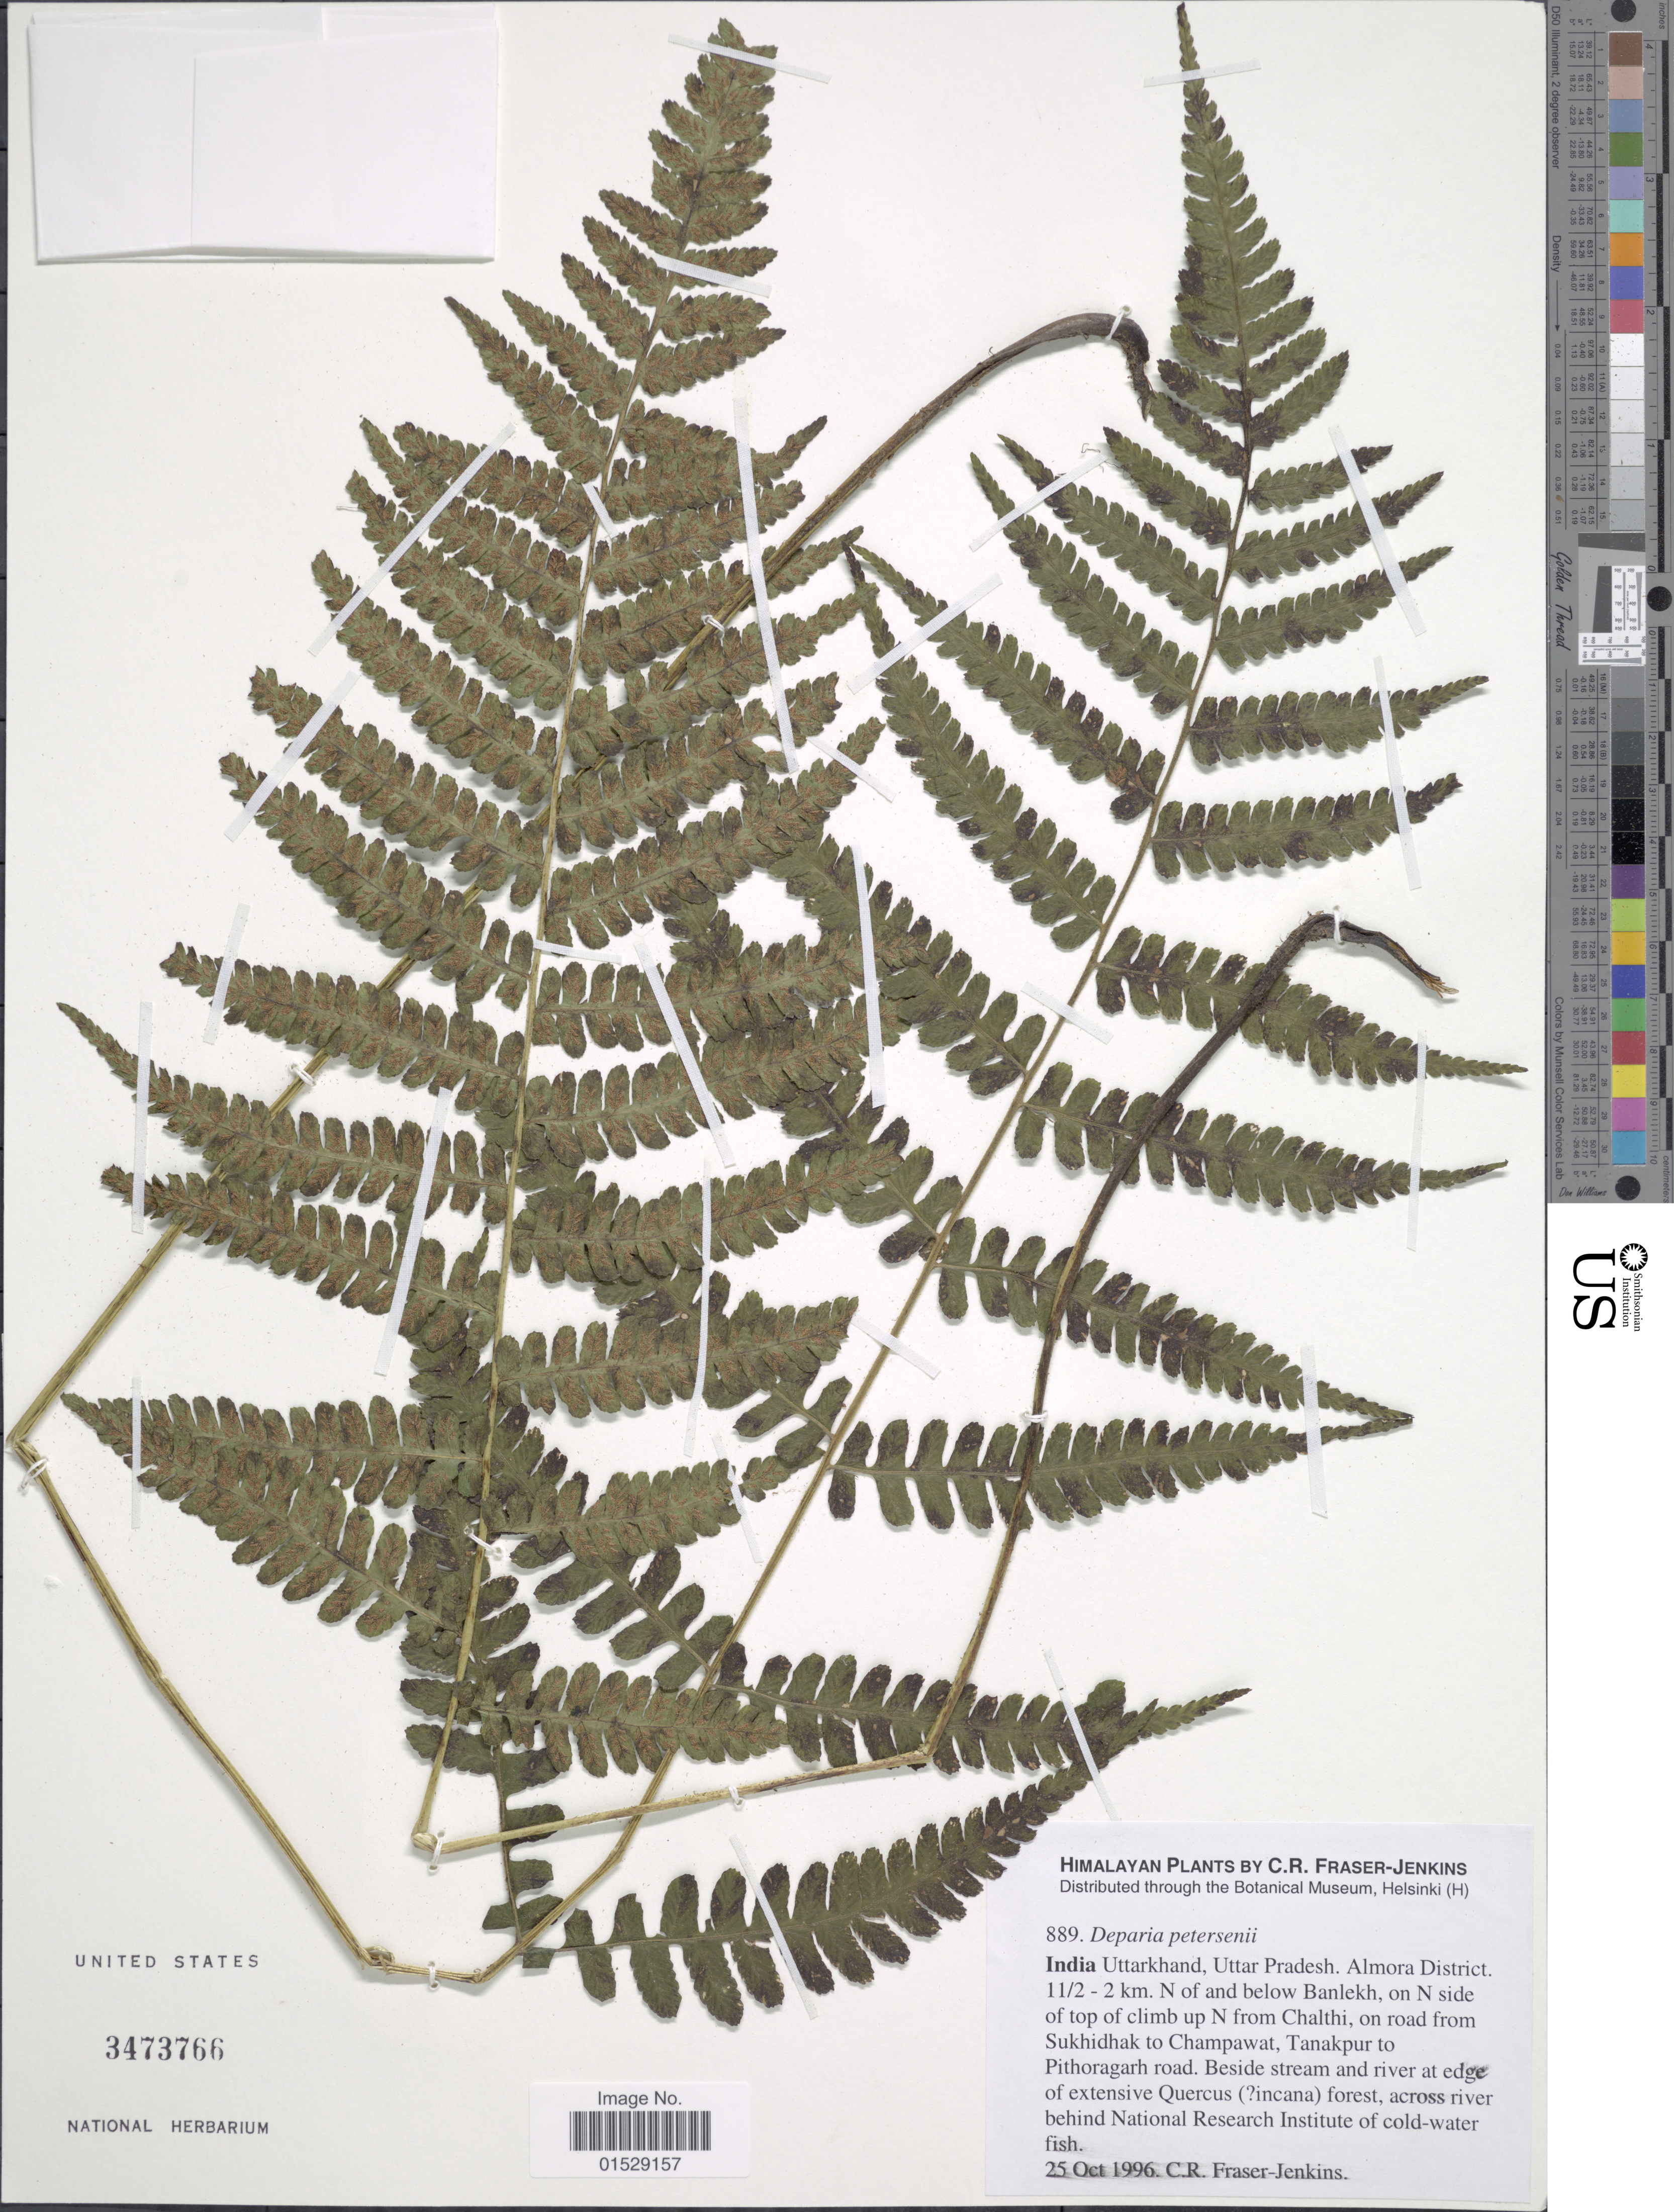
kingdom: Plantae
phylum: Tracheophyta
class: Polypodiopsida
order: Polypodiales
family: Athyriaceae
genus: Deparia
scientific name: Deparia petersenii var. petersenii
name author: (Kunze) M. Kato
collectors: C. R. Fraser-Jenkins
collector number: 889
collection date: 1996-10-25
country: India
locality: Himalaya, India, Uttarkhand, Uttar Pradesh, Almora District, 11/2-2 km N of and below Banlekh, on N side of top of climb up N from Chalthi, on road from Sukhidhak to Champawat, Tanakpur to Pithoragarh road, beside stream and river at edge of extensive Quercus ( [unsure placement]incana) forest, across river behind National Research Institute of col-water fish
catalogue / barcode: US 3473766